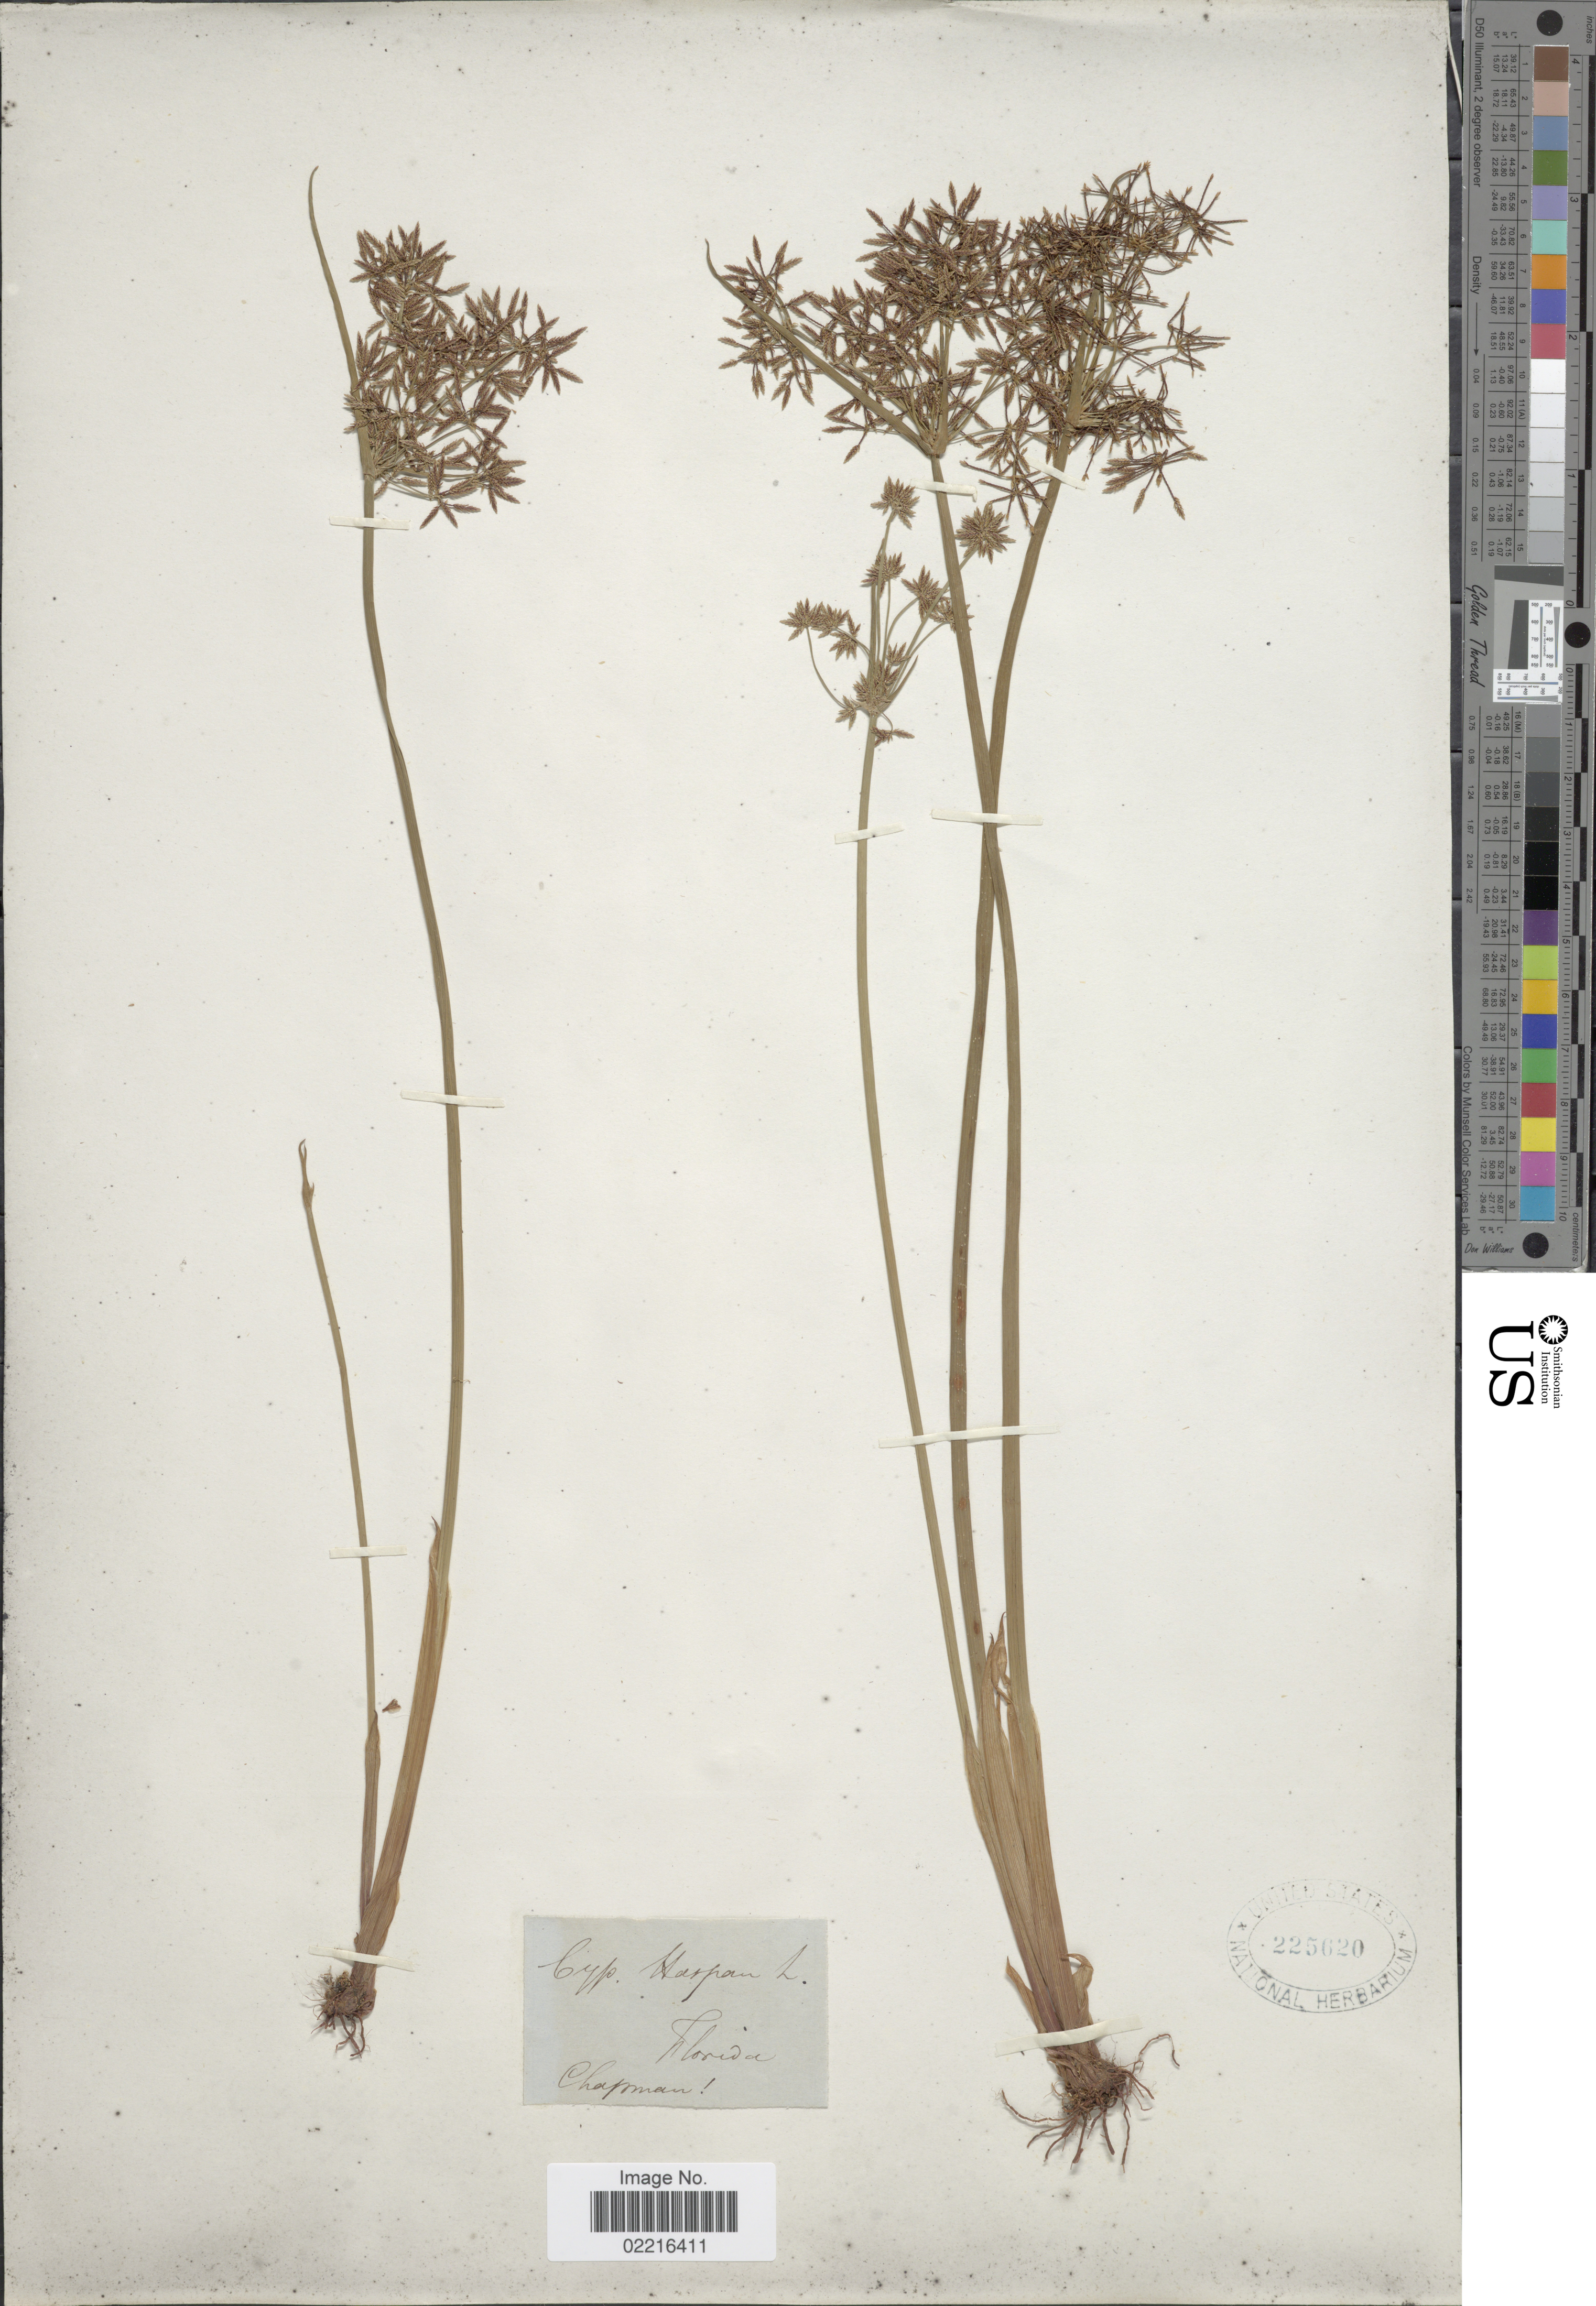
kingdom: Plantae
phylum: Tracheophyta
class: Liliopsida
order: Poales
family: Cyperaceae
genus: Cyperus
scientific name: Cyperus haspan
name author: L.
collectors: A. Chapman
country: United States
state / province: Florida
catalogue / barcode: US 225620